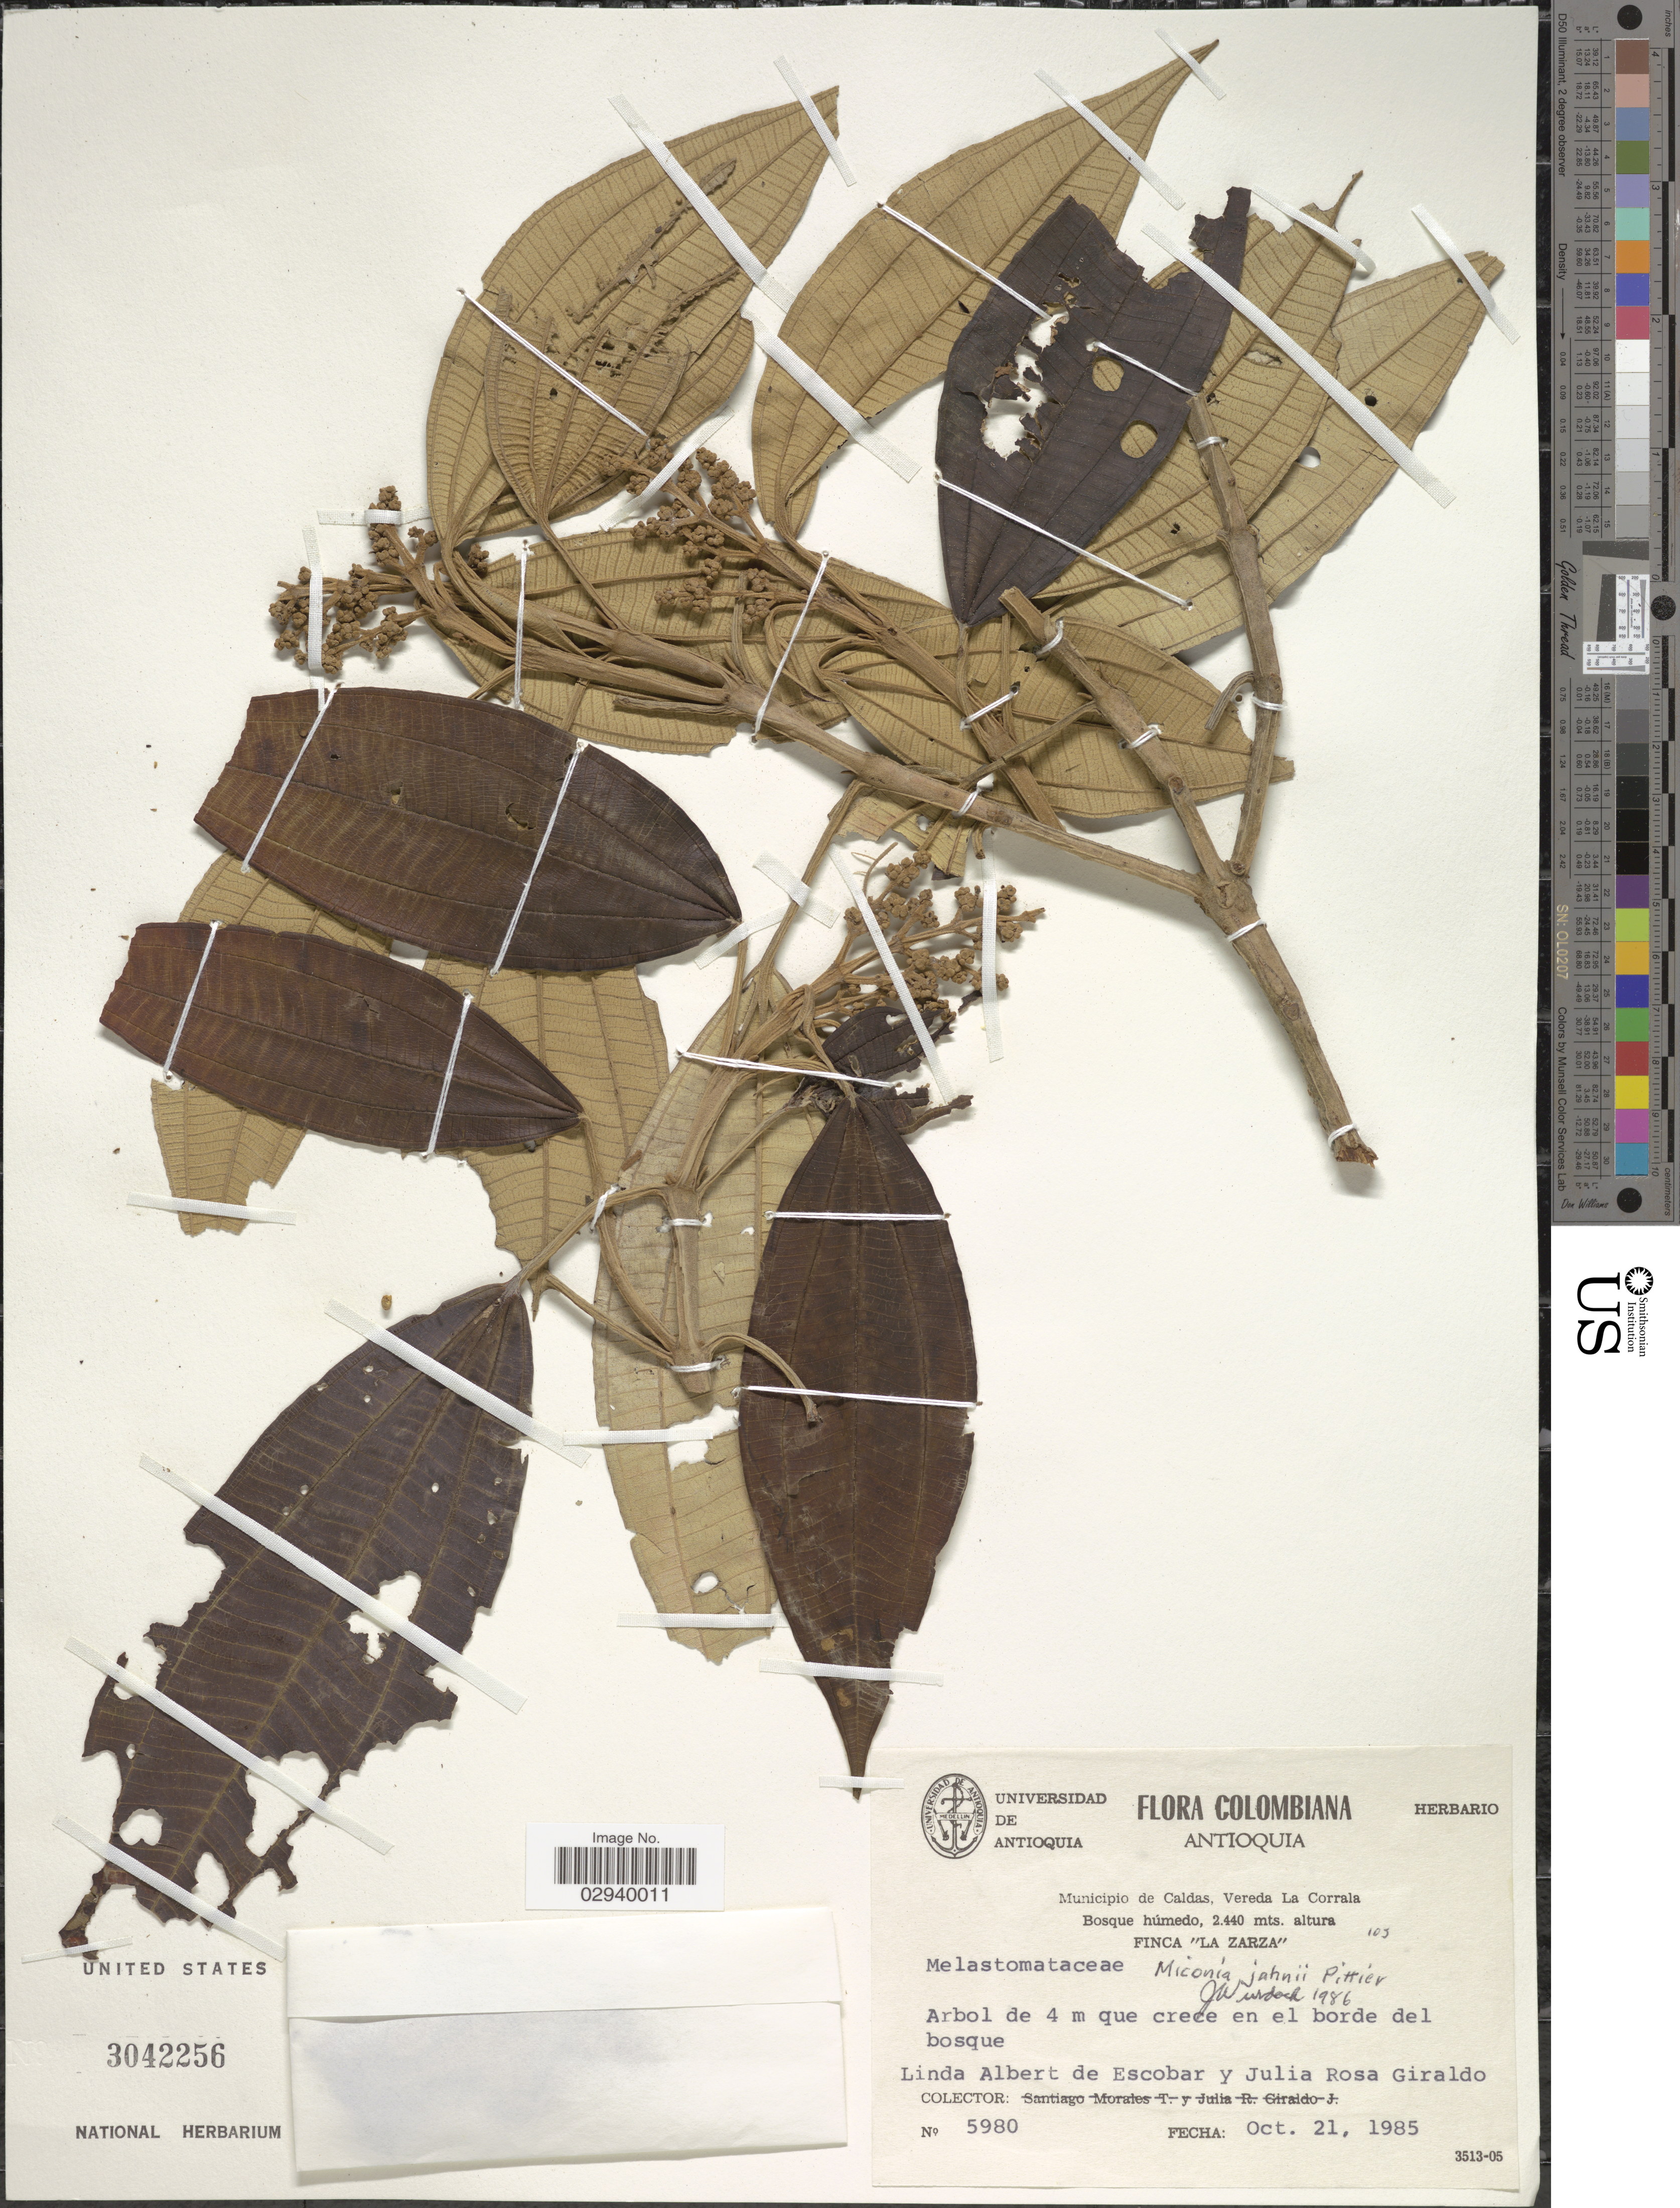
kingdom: Plantae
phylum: Tracheophyta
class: Magnoliopsida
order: Myrtales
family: Melastomataceae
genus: Miconia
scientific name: Miconia jahnii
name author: Pittier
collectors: L. K. de Escobar & J. Giraldo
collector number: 5980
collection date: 1985-10-21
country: Colombia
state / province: Caldas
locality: Municipio de Caldas, Vereda La Corrala. Bosque húmedo. Finca "La Zarza".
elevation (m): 2440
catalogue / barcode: US 3042256